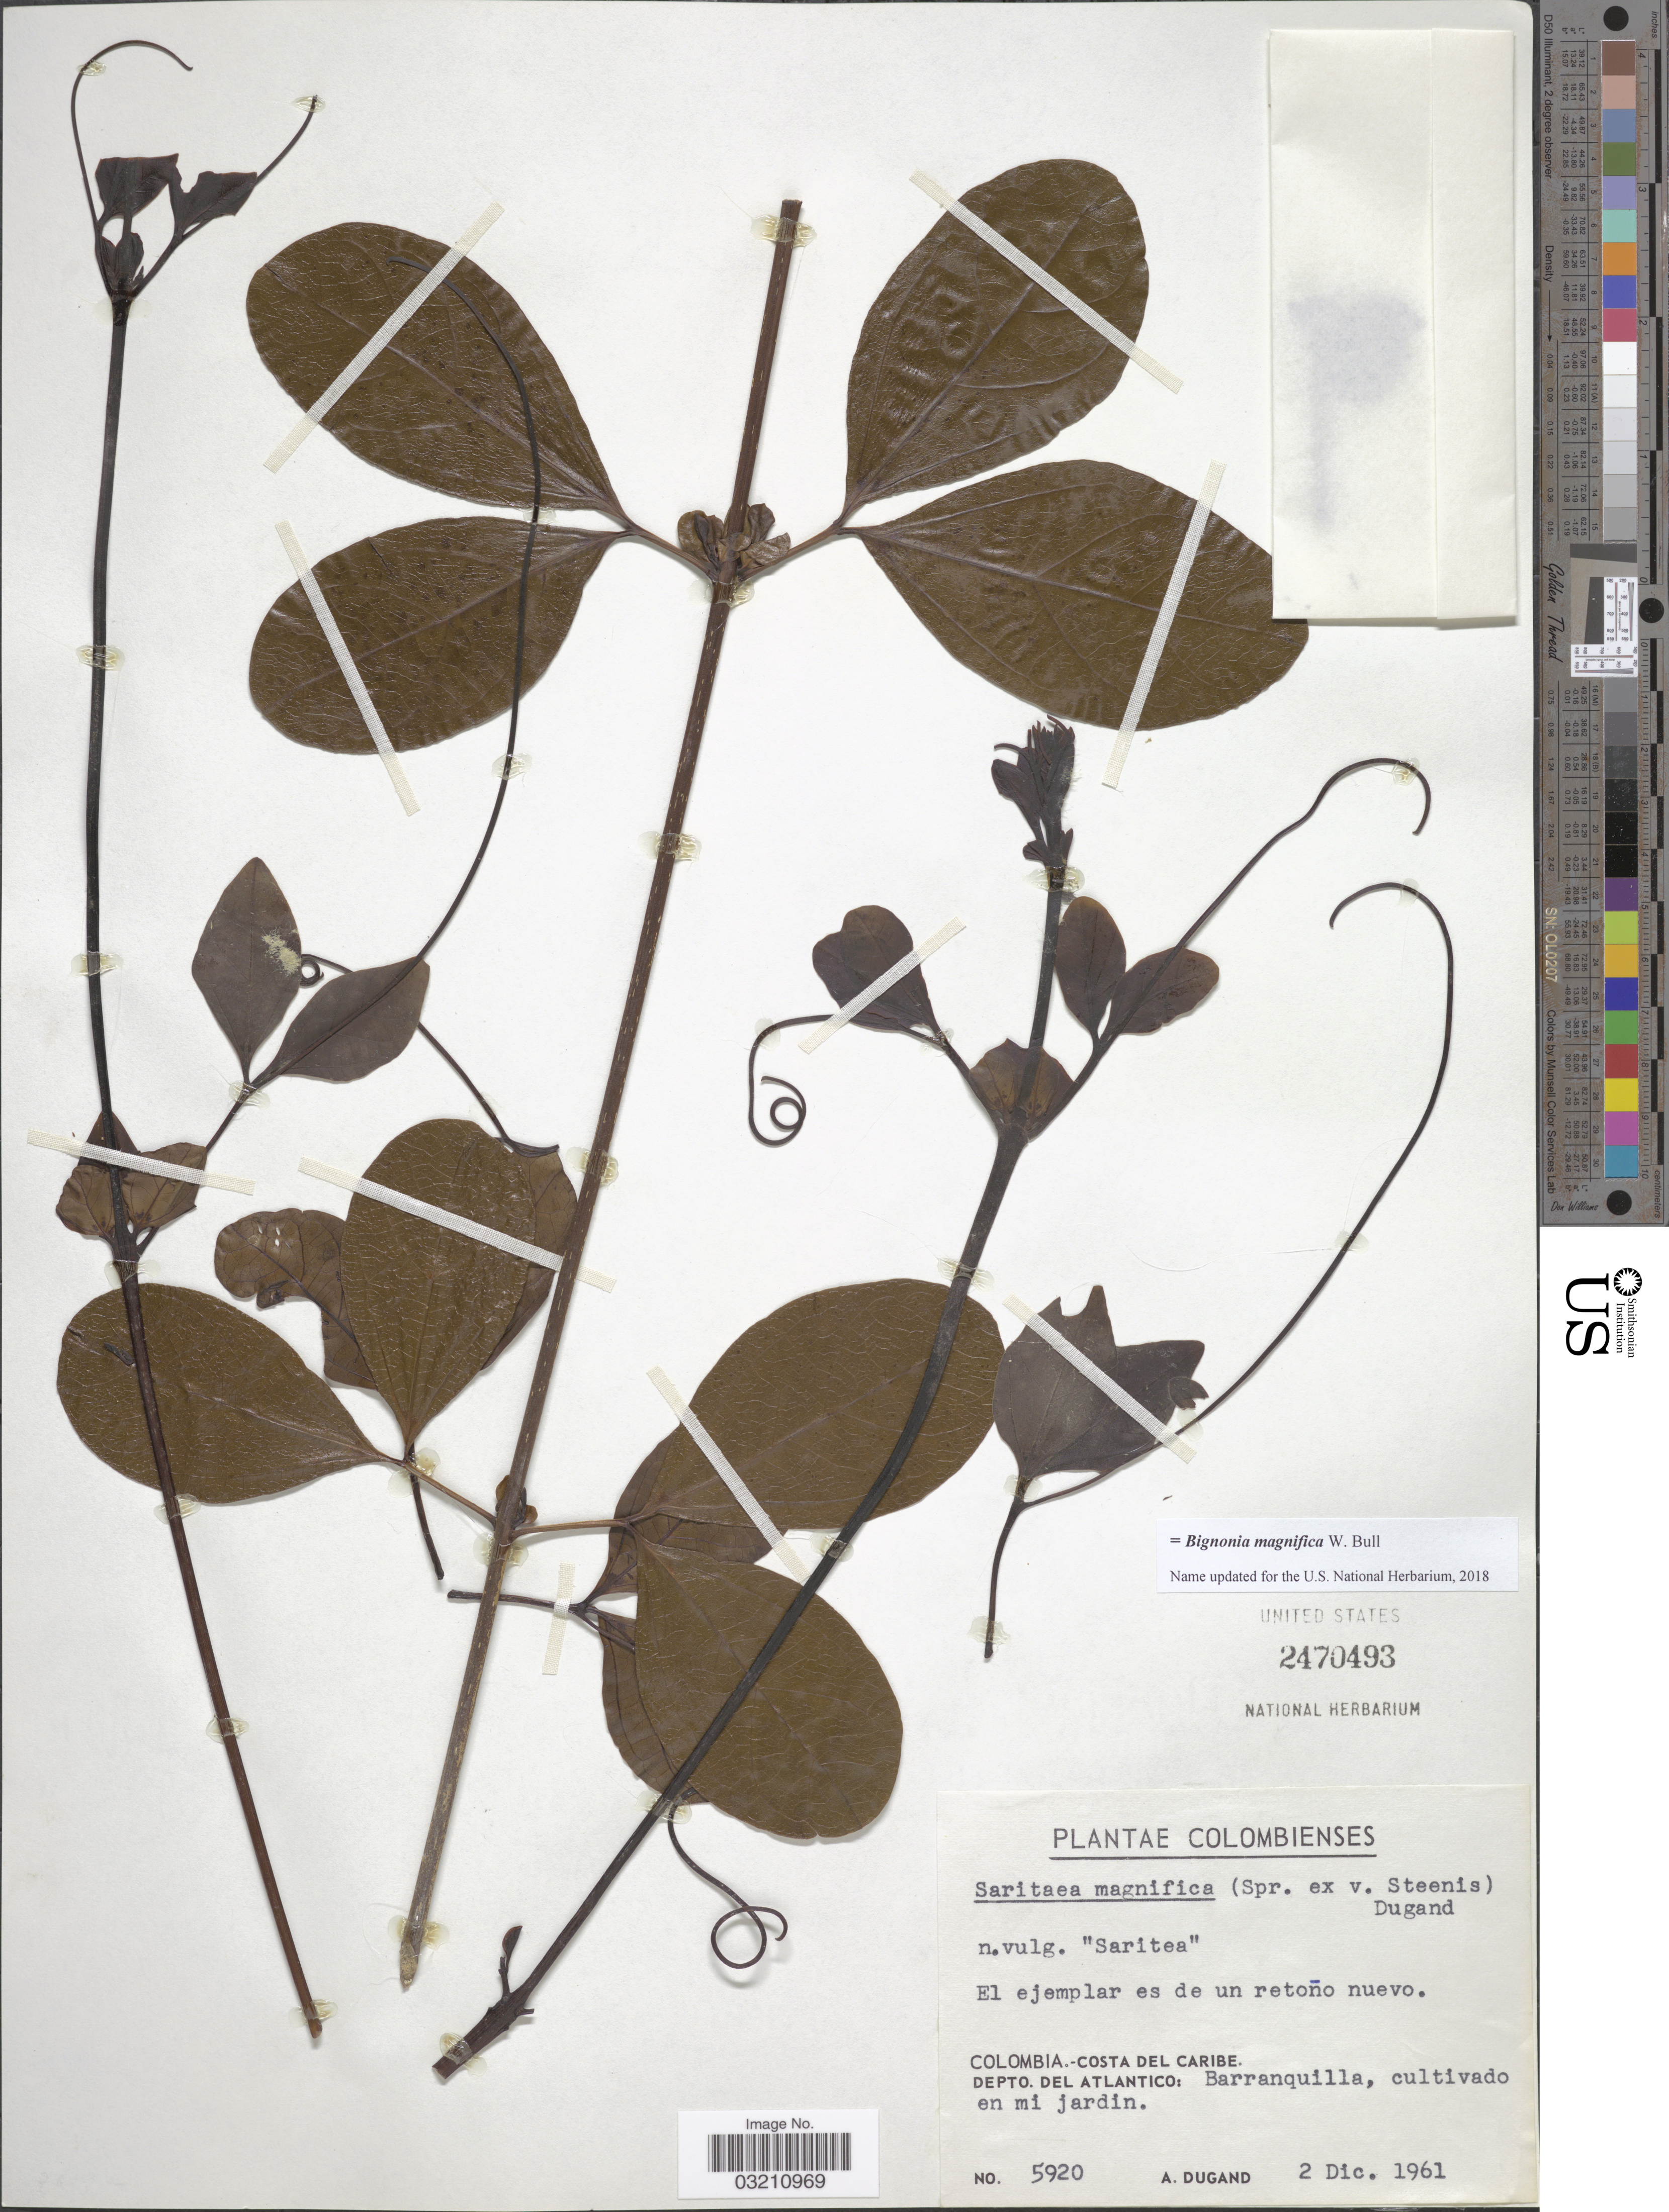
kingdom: Plantae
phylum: Tracheophyta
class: Magnoliopsida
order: Lamiales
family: Bignoniaceae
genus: Bignonia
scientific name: Bignonia magnifica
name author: W. Bull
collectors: A. Dugand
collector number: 5920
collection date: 1961-12-02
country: Colombia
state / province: Atlántico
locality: Costa del Caribe. Depto. del Atlantico: Barranquilla.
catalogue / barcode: US 2470493